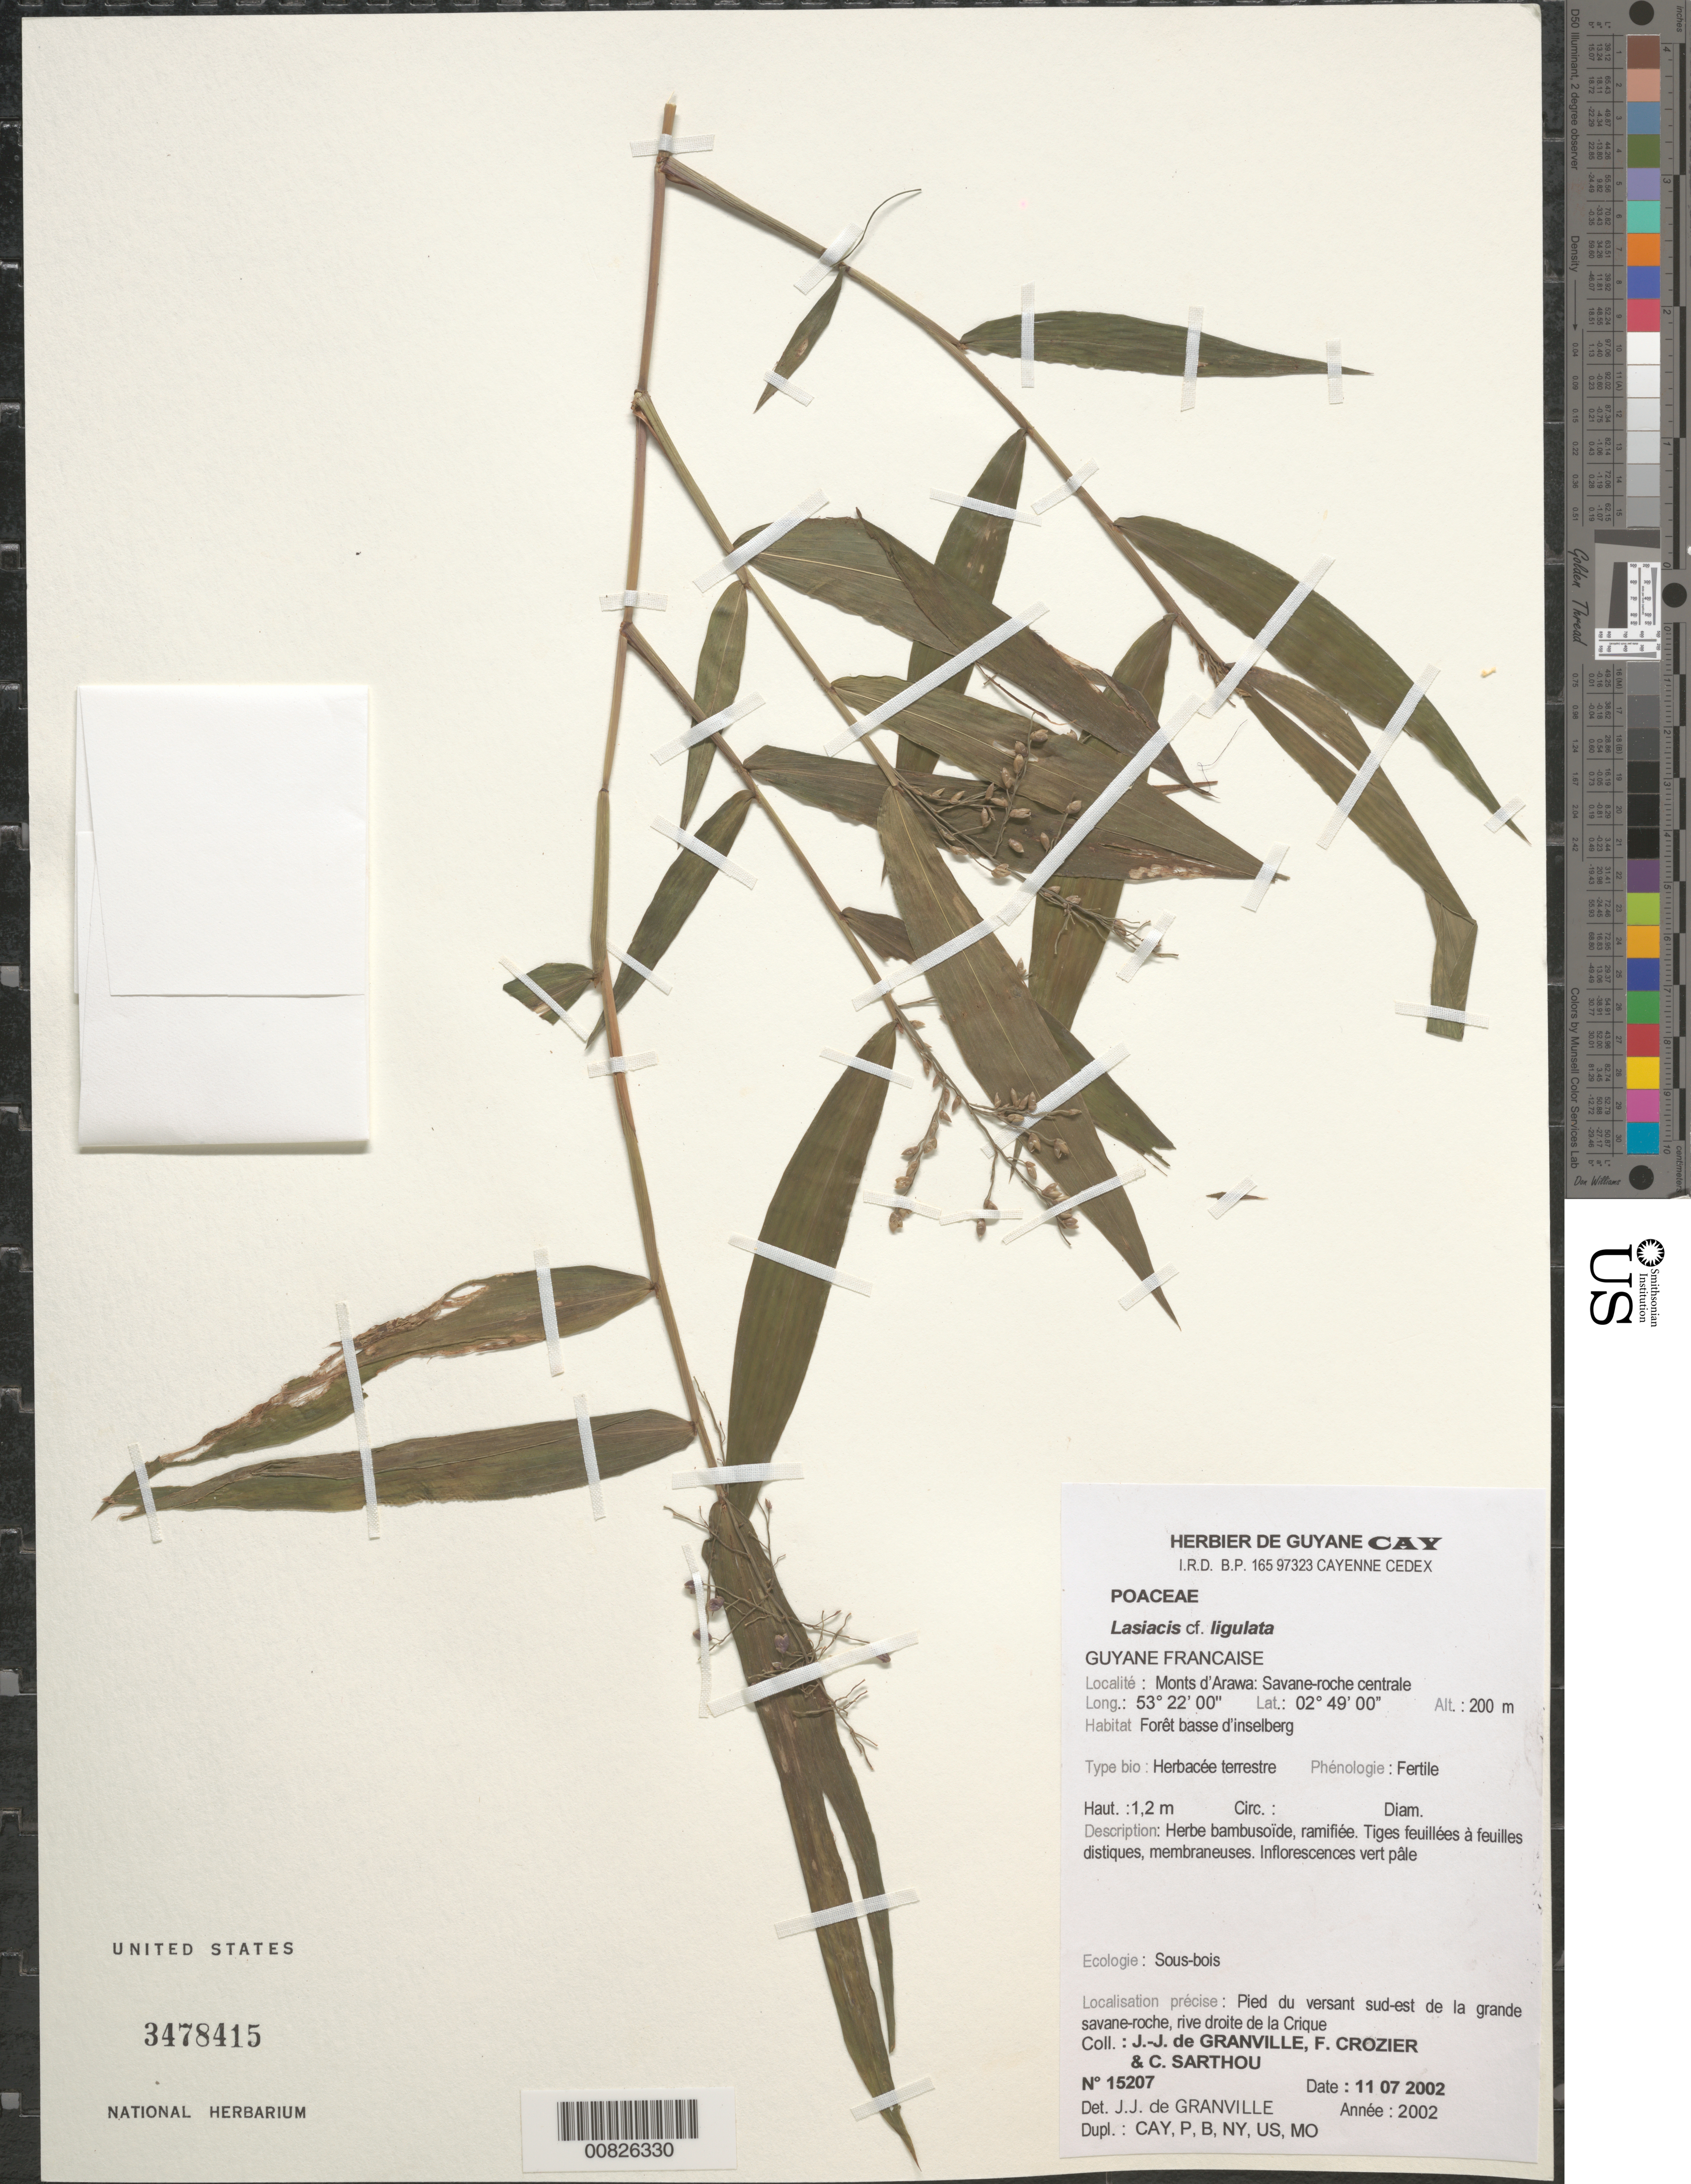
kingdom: Plantae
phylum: Tracheophyta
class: Liliopsida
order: Poales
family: Poaceae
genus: Lasiacis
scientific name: Lasiacis ligulata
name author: Hitchc. & Chase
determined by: Granville, J. J. de, (CAY), Institut de Recherche pour le Developpement (IRD) (FRENCH GUIANA)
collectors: J.-J. de Granville, F. Crozier & C. Sarthou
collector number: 15207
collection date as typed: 11-Jul-02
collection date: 2002-07-11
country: French Guiana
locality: Monts d'Arawa, zone de la savane-roche centrale, pied du versant sud-est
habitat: Forêt basse d'inselberg; sous bois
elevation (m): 200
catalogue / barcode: US 3478415